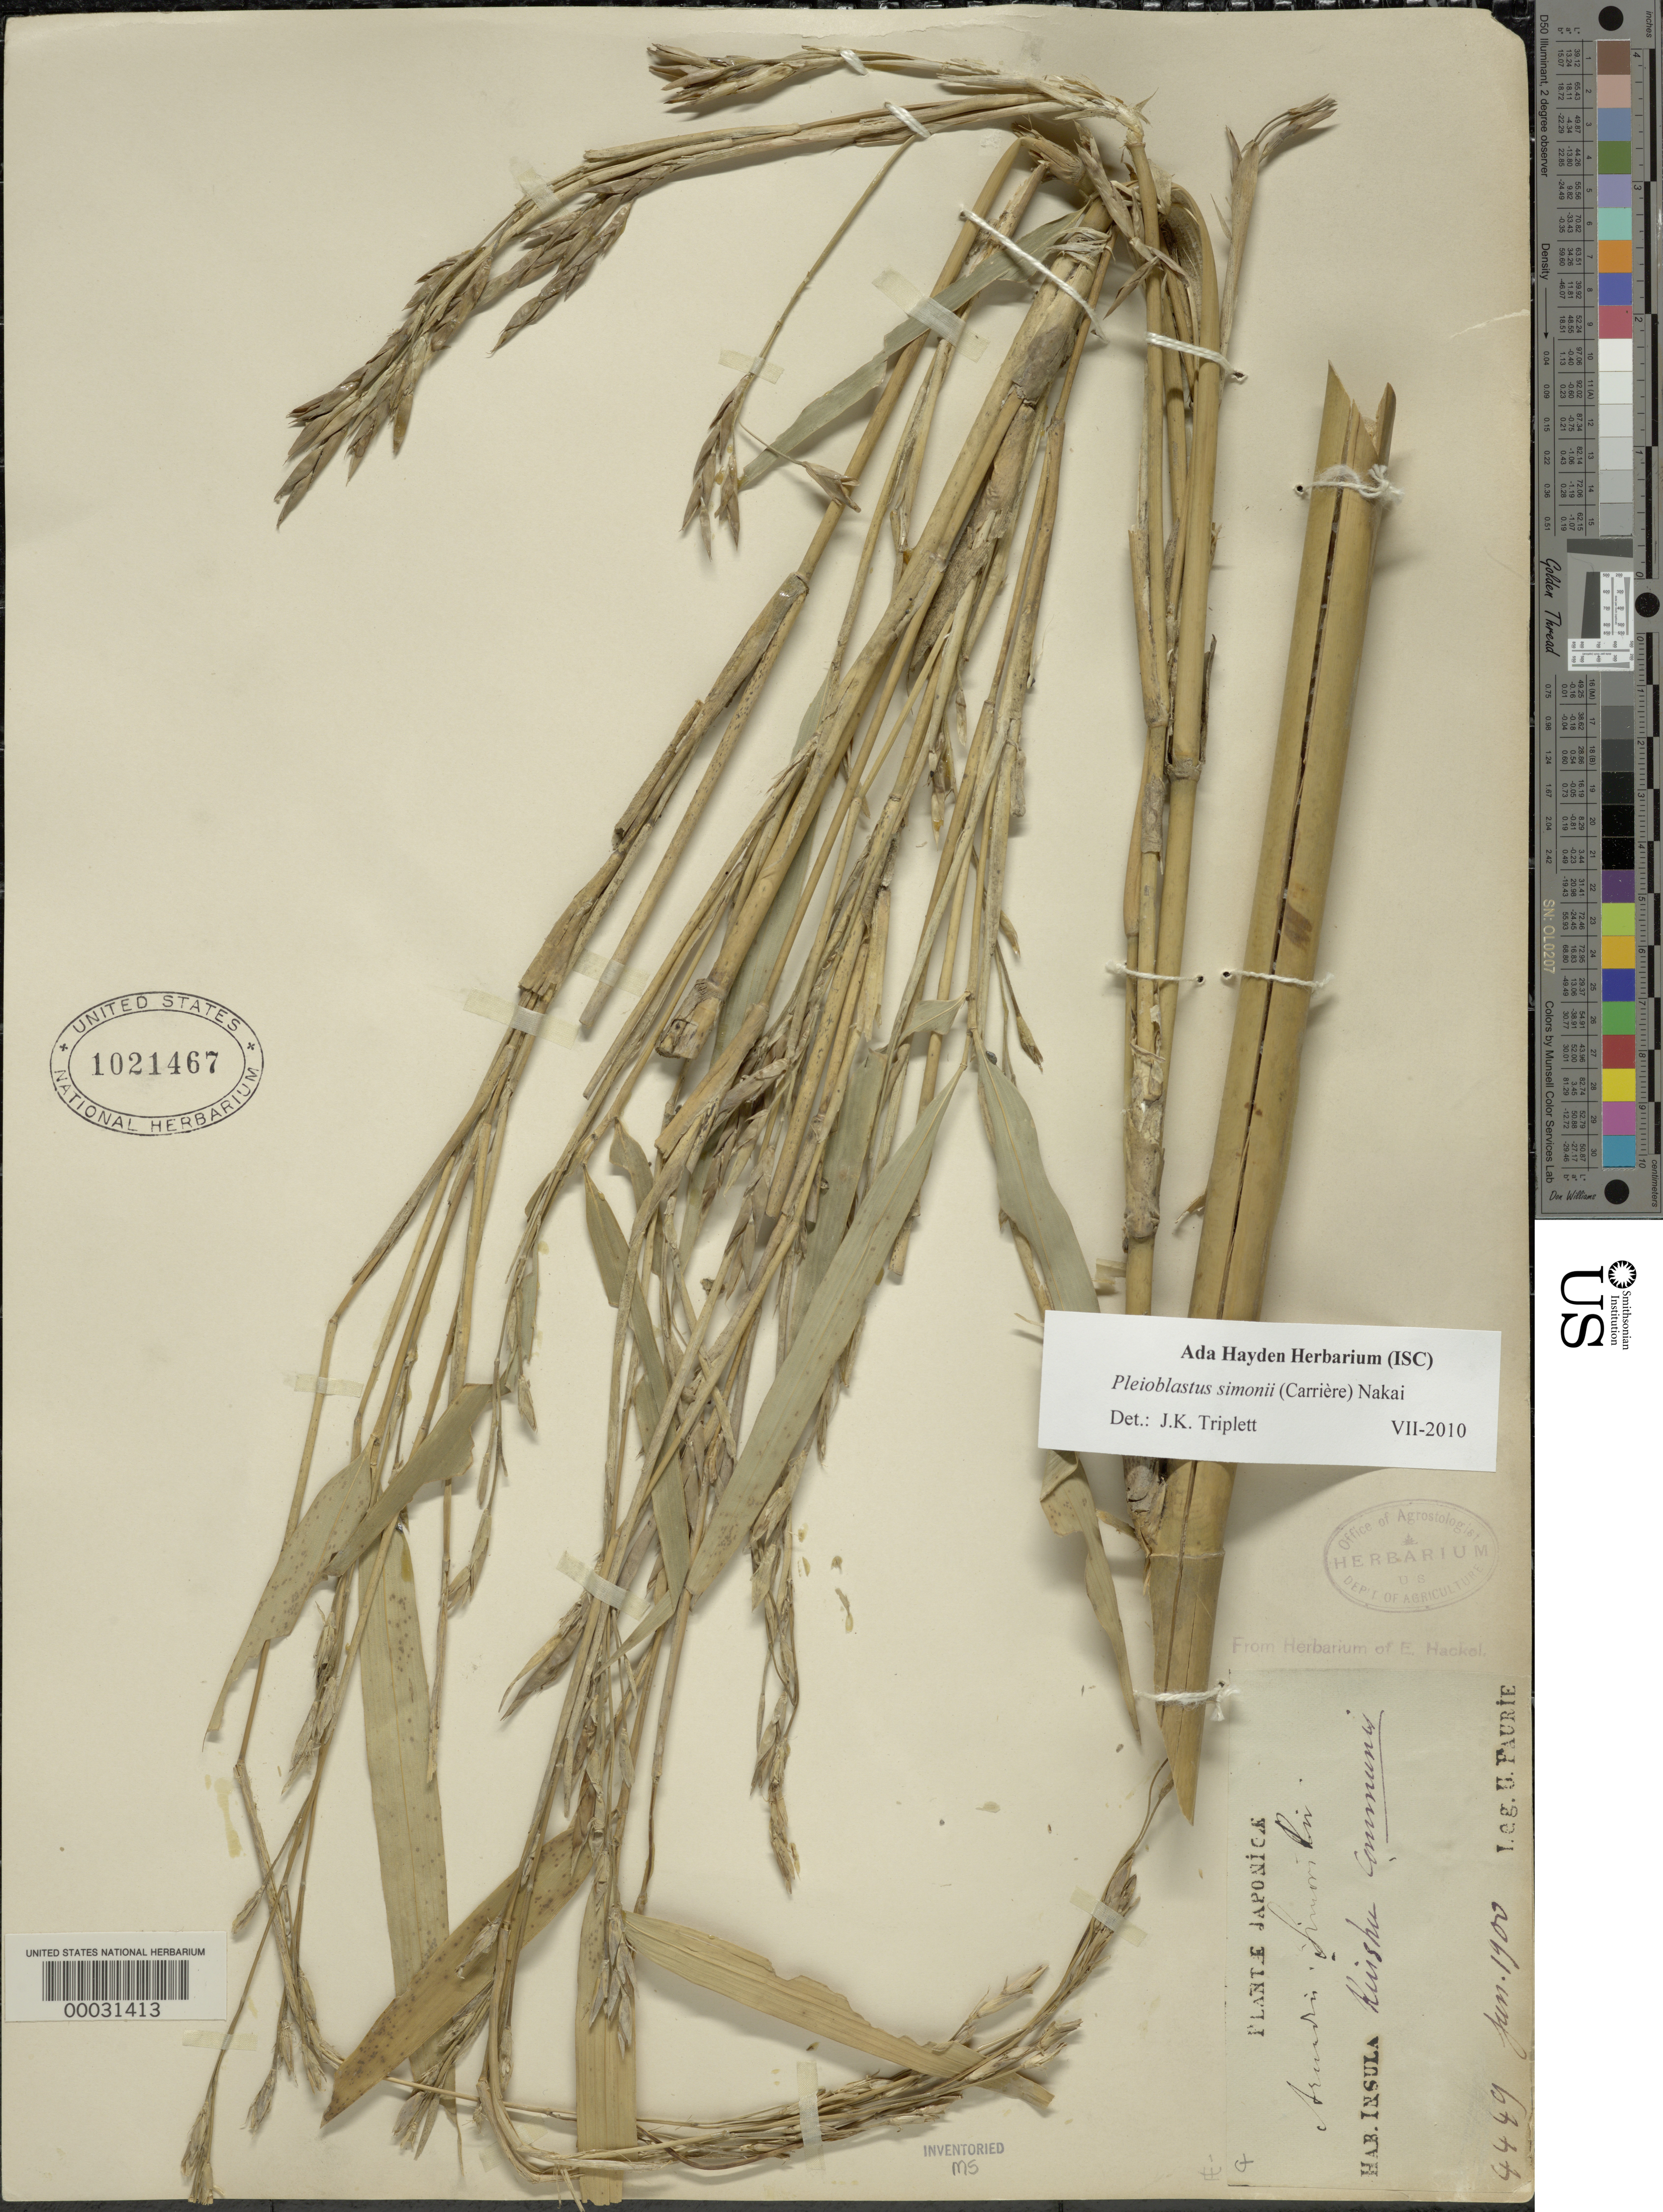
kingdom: Plantae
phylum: Tracheophyta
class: Liliopsida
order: Poales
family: Poaceae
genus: Pleioblastus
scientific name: Pleioblastus simonii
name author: (Carrière) Nakai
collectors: U. Faurie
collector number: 4449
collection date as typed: Jun 1900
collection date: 1900-06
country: Japan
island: Honshu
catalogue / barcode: US 1021467